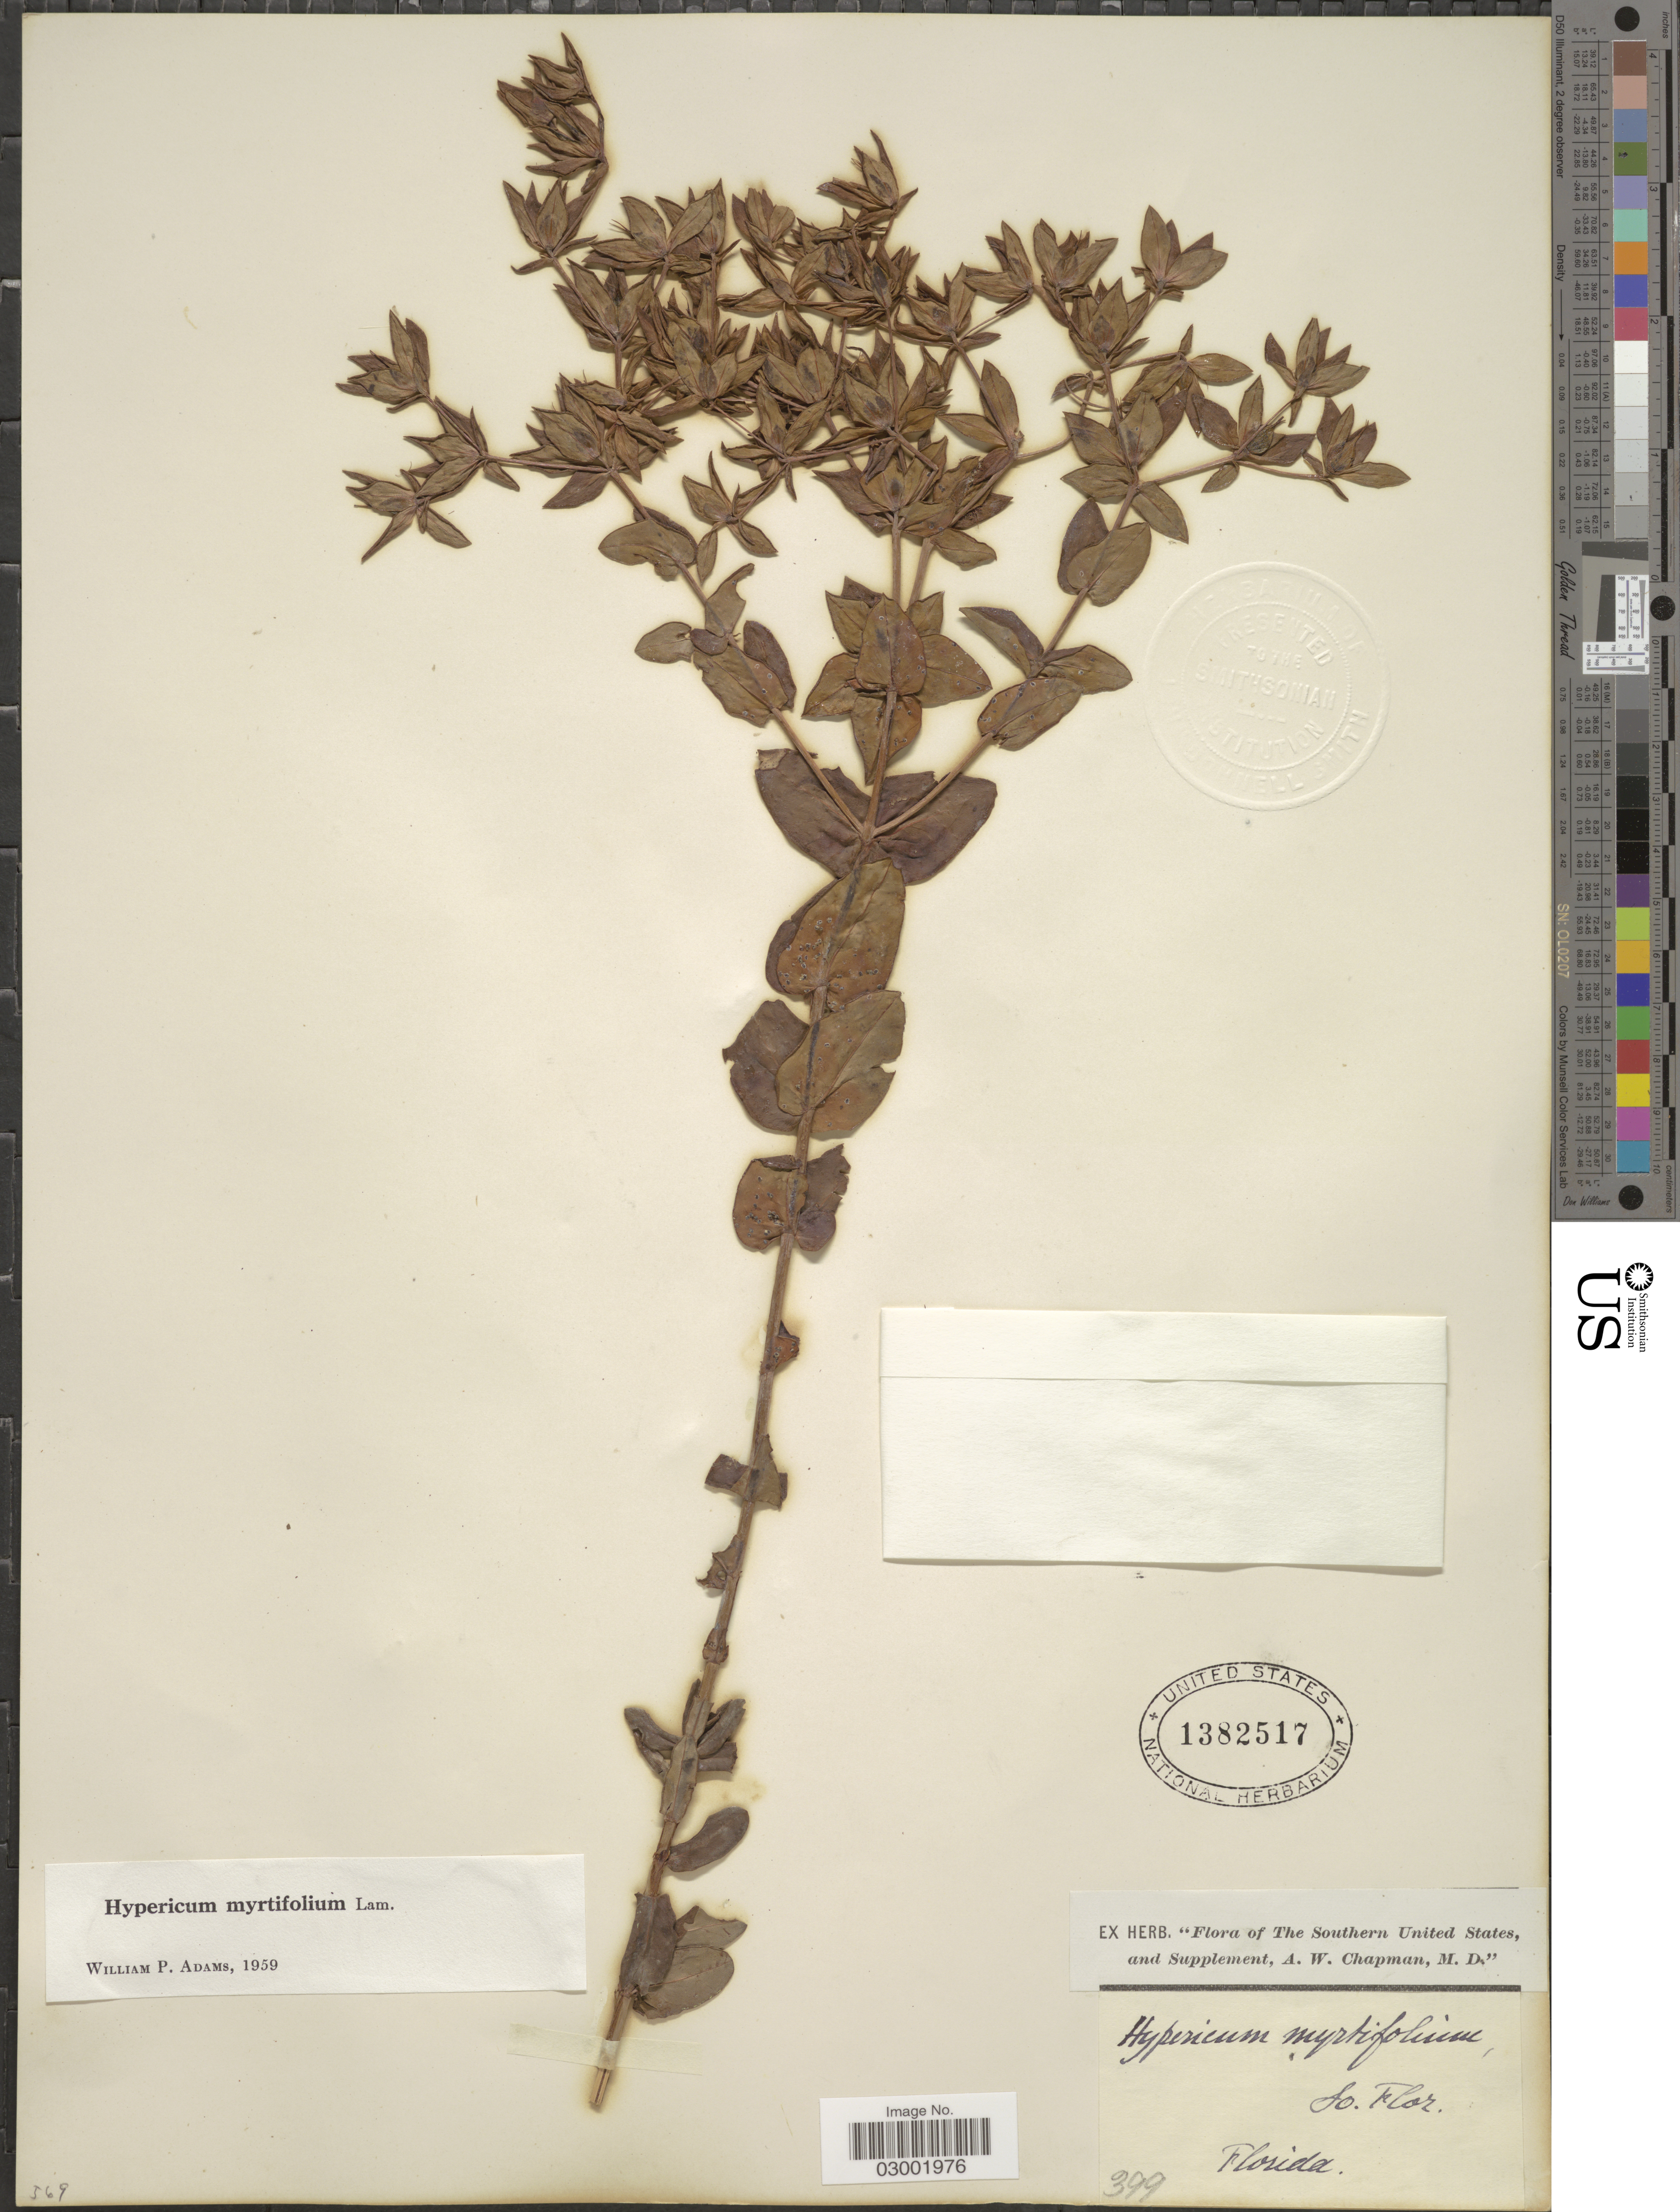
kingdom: Plantae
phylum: Tracheophyta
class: Magnoliopsida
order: Malpighiales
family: Hypericaceae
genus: Hypericum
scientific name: Hypericum myrtifolium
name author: Lam.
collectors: ex herb. A.W. Chapman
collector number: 399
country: United States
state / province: Florida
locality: The Southern United States, So. Flor.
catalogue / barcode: US 1382517